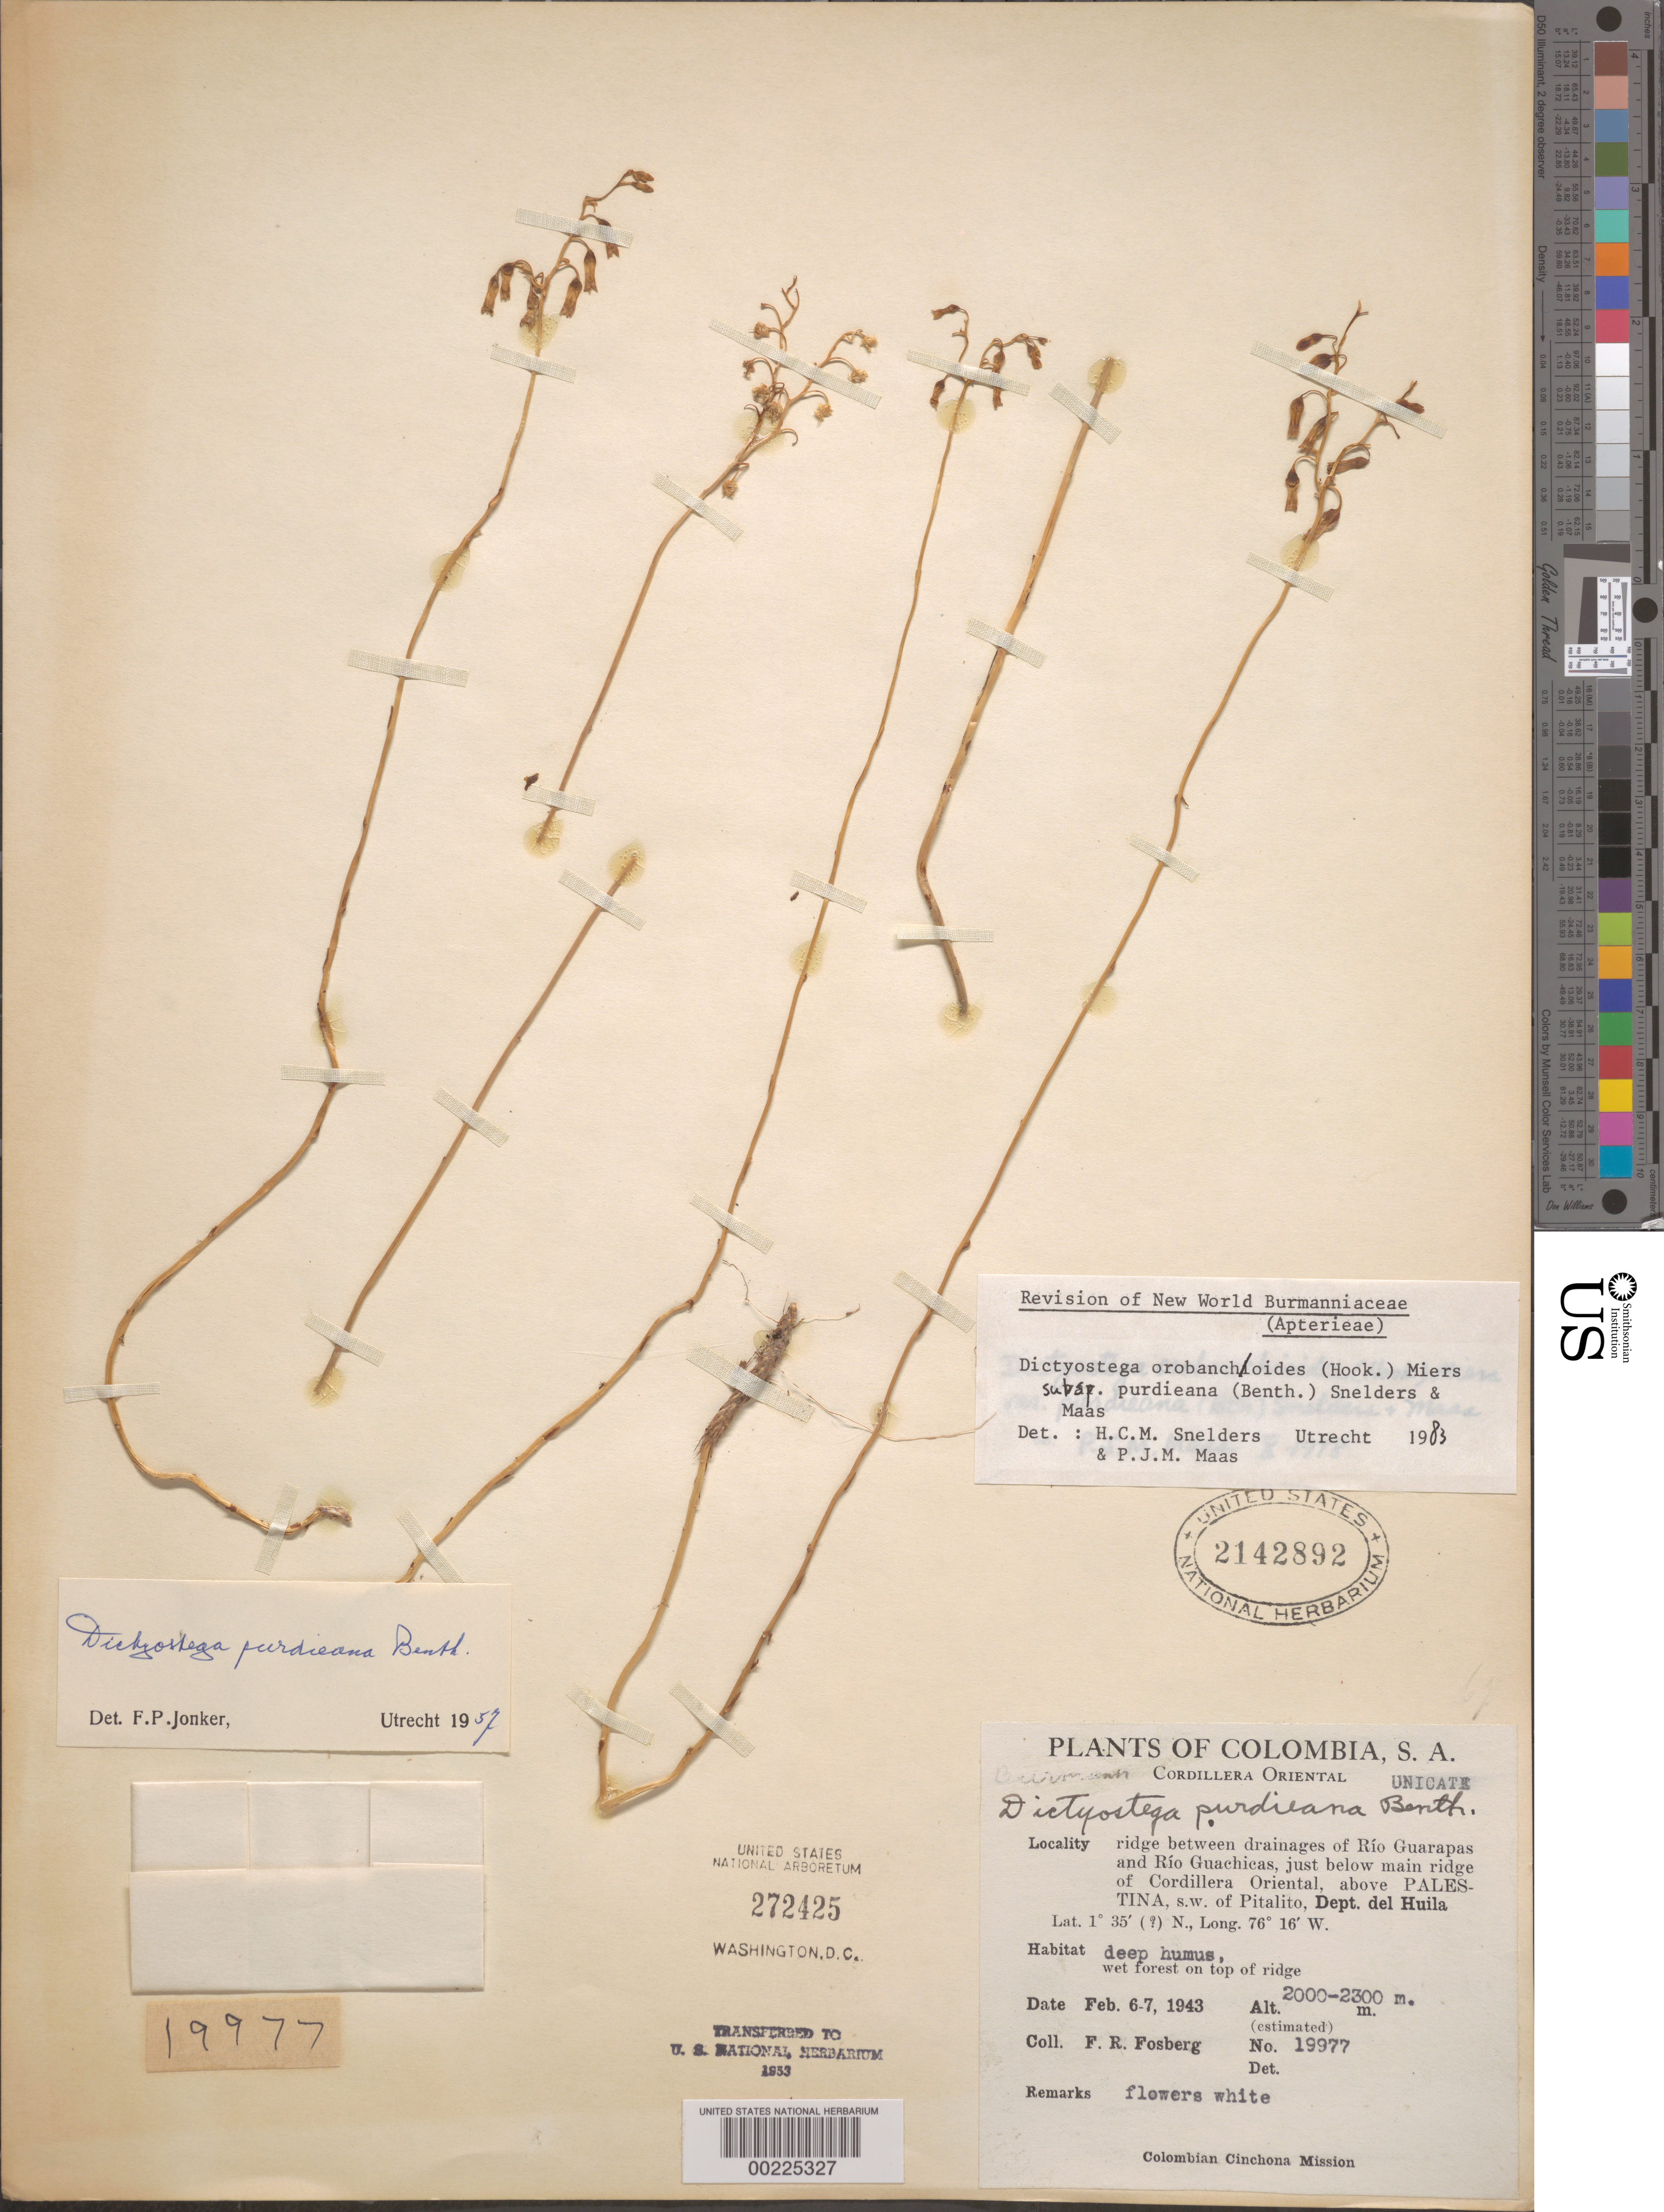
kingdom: Plantae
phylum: Tracheophyta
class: Liliopsida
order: Dioscoreales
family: Burmanniaceae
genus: Dictyostega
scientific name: Dictyostega orobanchoides subsp. purdieana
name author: (Benth.) Snelders & Maas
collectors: F. R. Fosberg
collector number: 19977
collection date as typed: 06 Feb 1943 to 07 Feb 1943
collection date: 1943-02-06/1943-02-07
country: Colombia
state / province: Huila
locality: Ridge between drainages of Rio Guarapas & Guachicas, just below main ridge-Cordillera Oriental above Palestina, SW of Pitalito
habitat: Deep humus, wet forest on top of ridge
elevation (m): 2000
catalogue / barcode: US 2142892